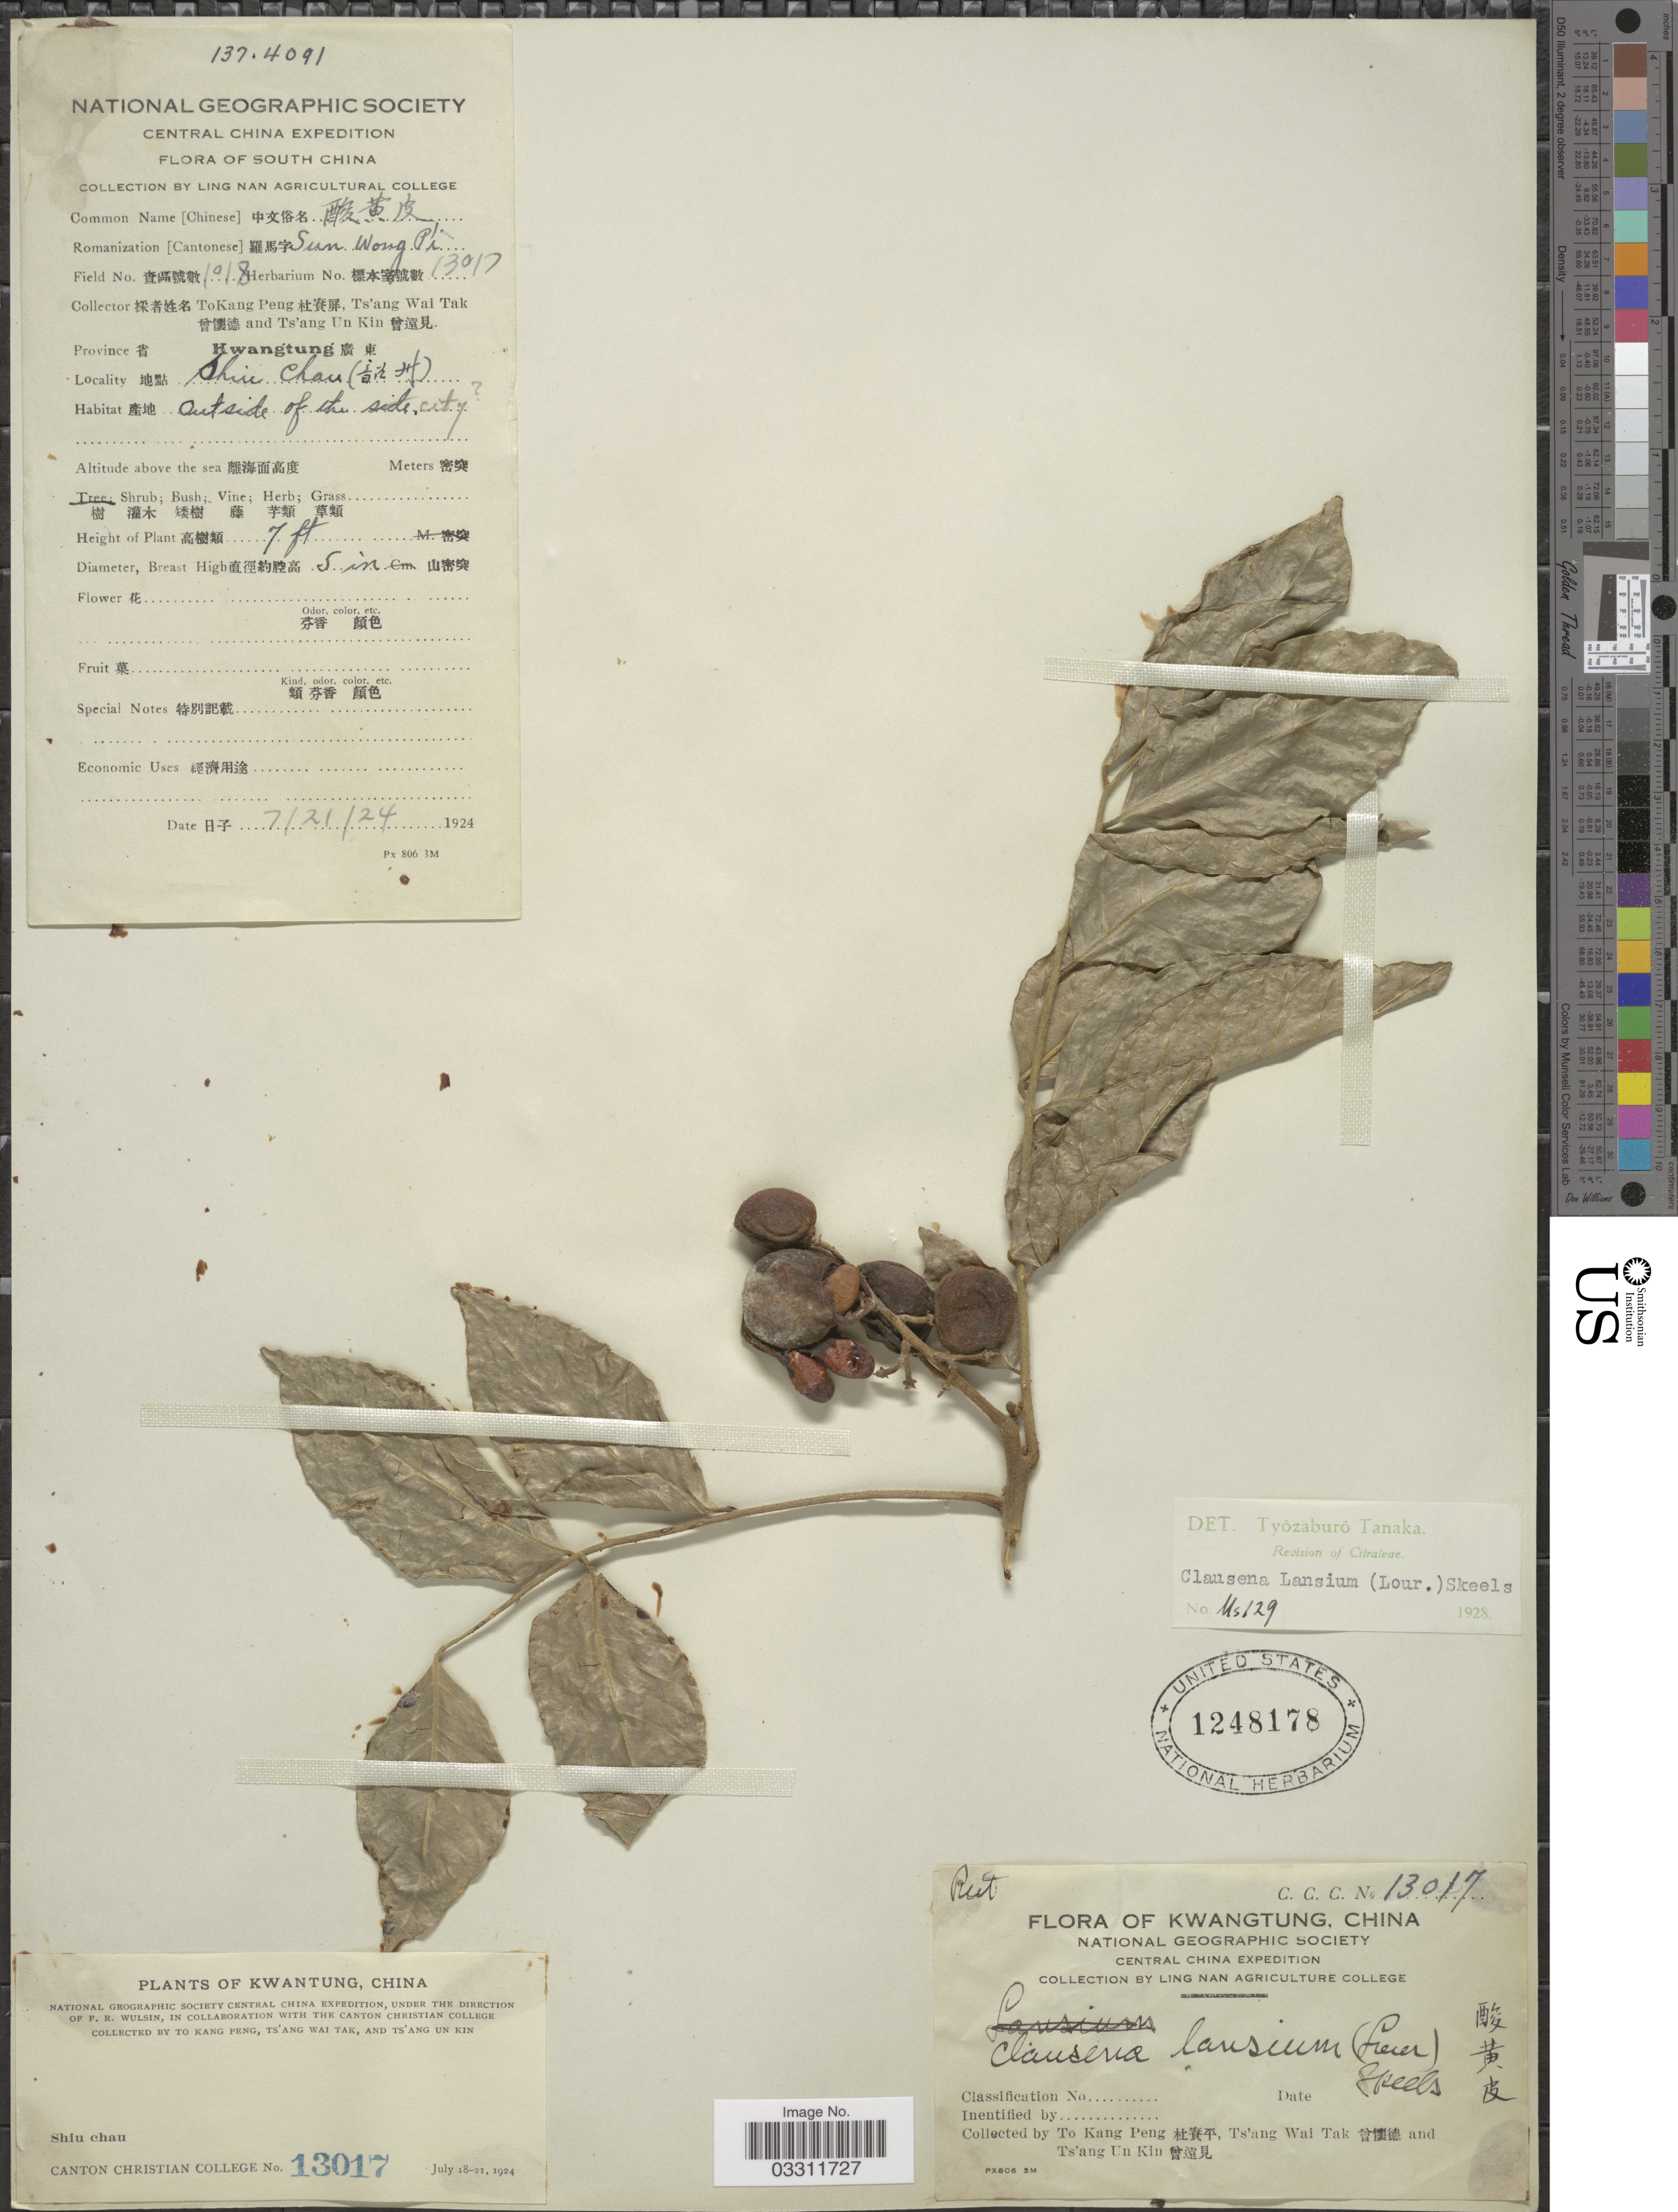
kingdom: Plantae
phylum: Tracheophyta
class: Magnoliopsida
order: Sapindales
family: Rutaceae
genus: Clausena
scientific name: Clausena lansium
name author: (Lour.) Skeels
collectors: T. K. Peng, T. Tak & U. K. Tsang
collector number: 13017/1018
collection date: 1924-04-21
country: China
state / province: Guangdong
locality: Central China. Shiu chau. South China. Province Kwantung.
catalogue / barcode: US 1248178